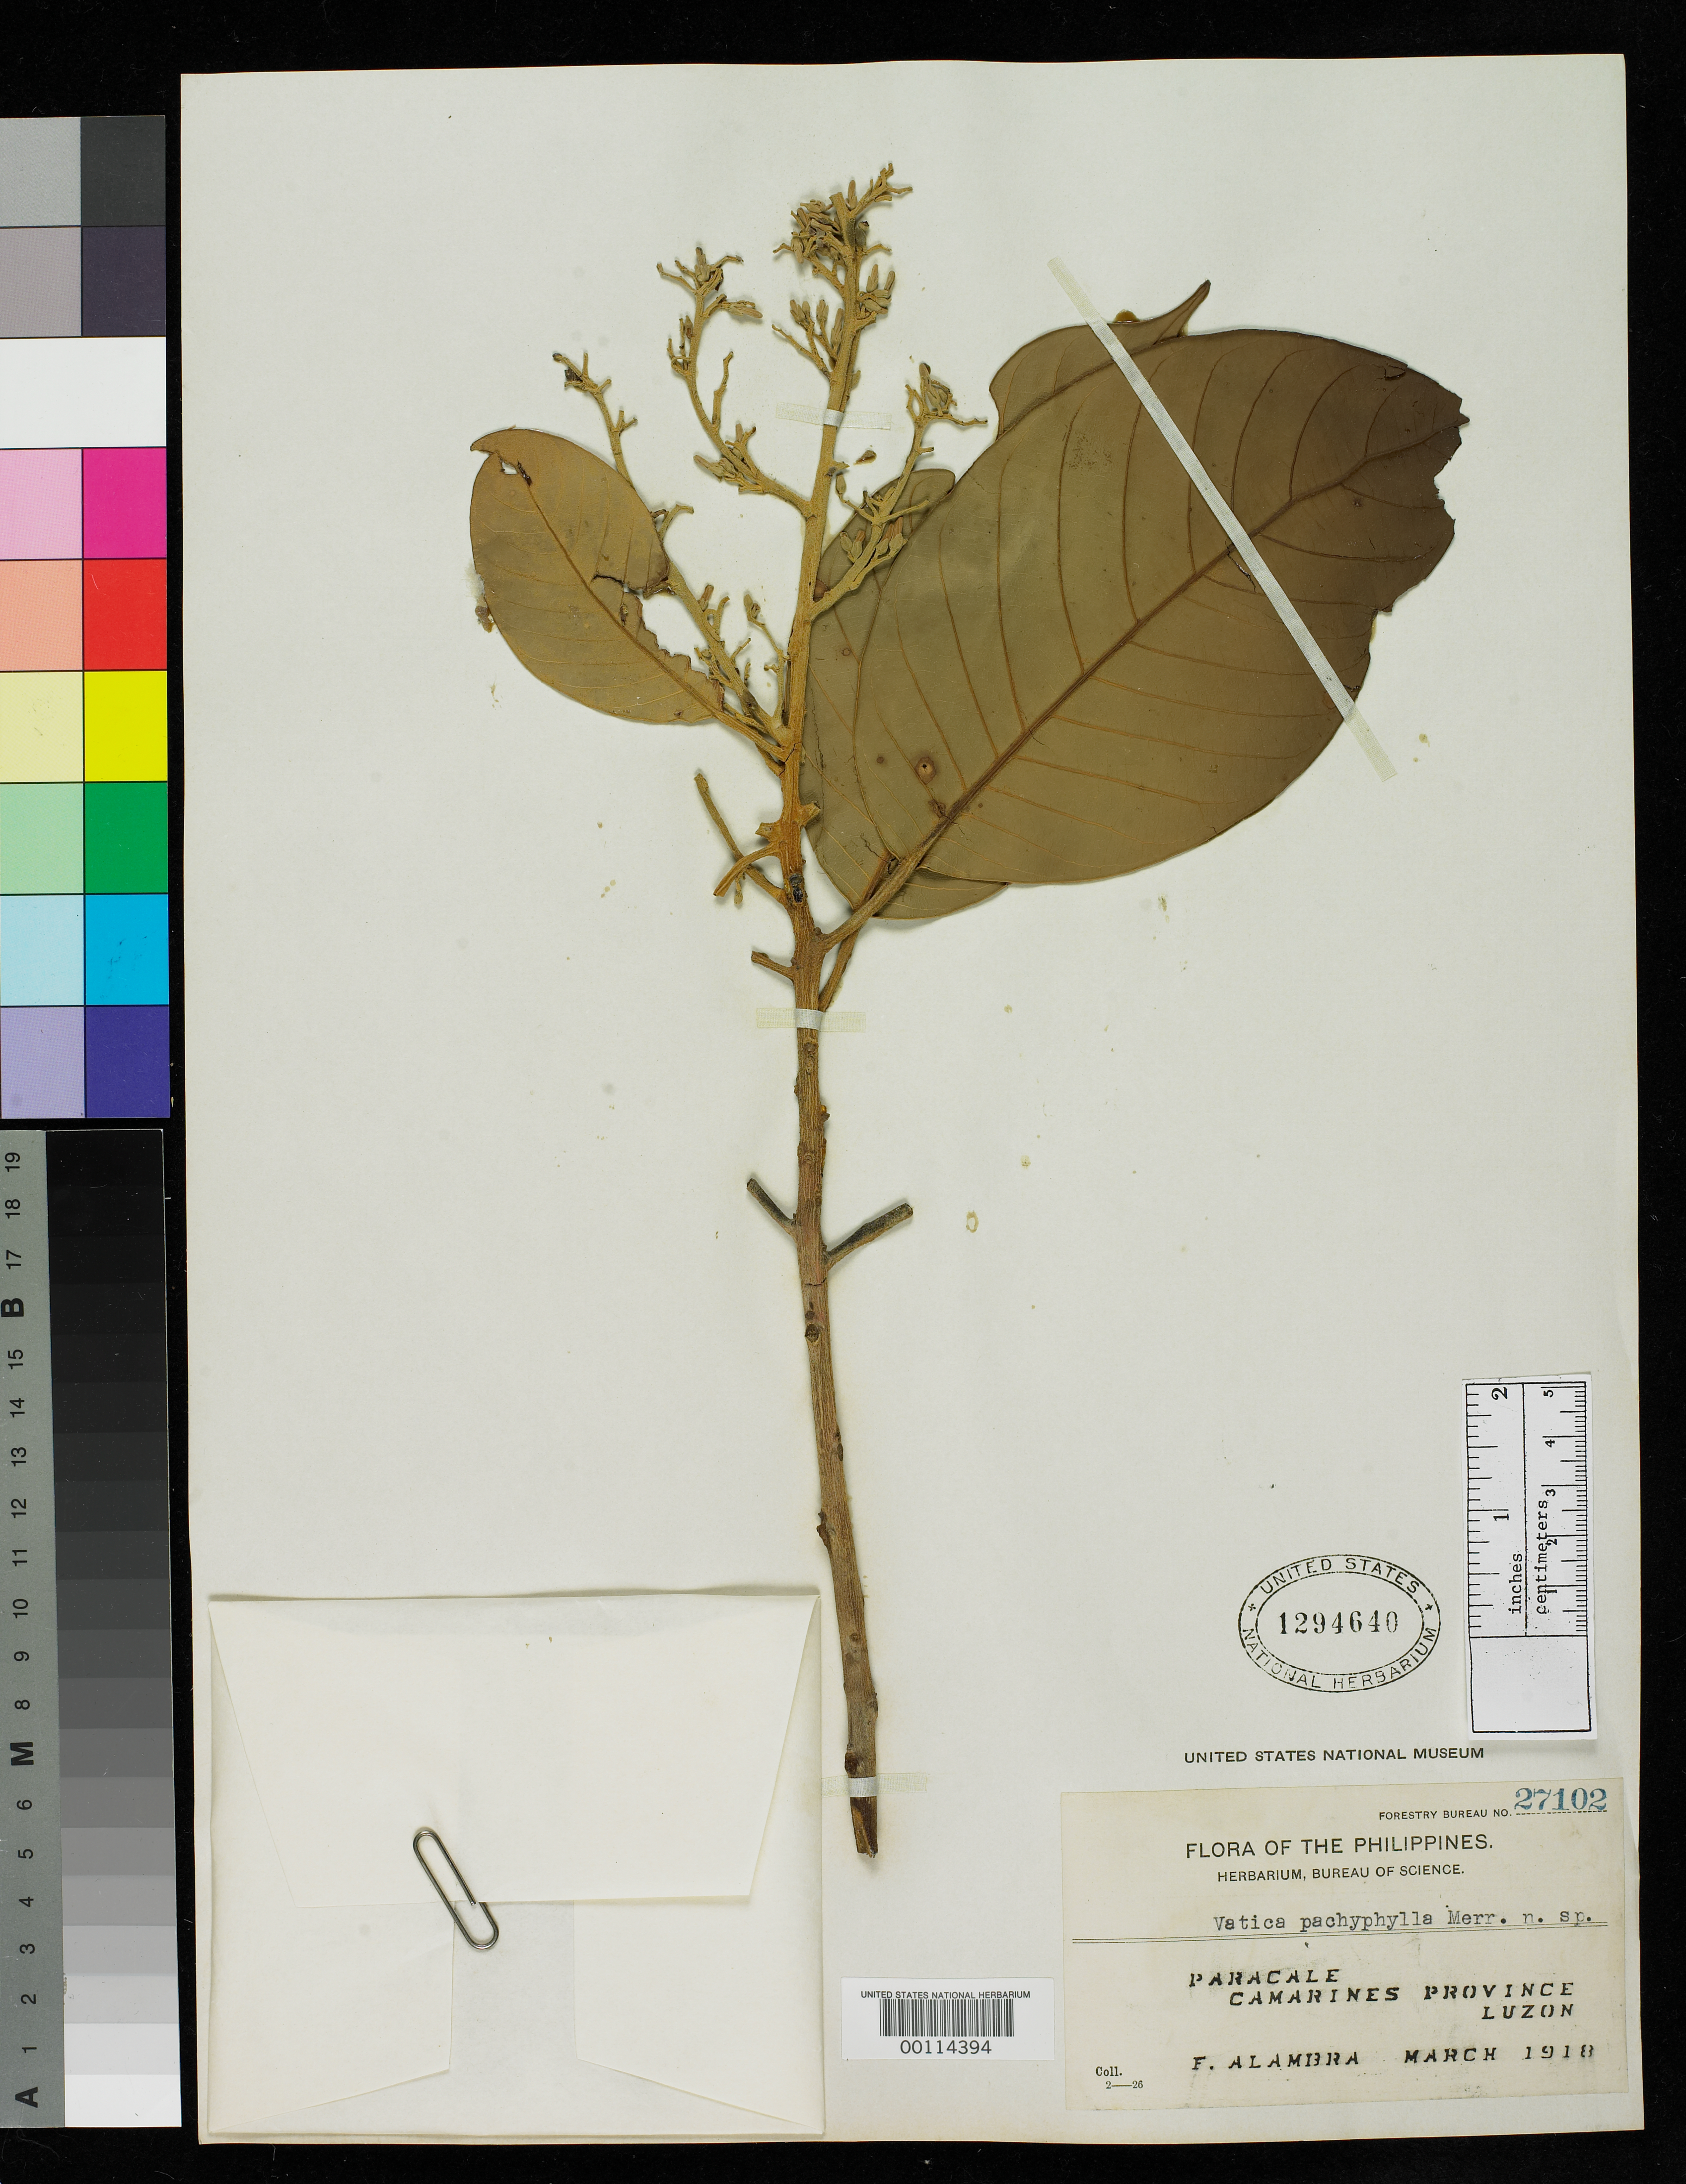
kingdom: Plantae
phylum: Tracheophyta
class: Magnoliopsida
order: Malvales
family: Dipterocarpaceae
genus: Vatica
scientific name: Vatica pachyphylla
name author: Merr.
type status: Isotype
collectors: F. Alambra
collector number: Bur. Sci. 27102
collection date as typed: Mar 1918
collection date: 1918-03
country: Philippines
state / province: Bicol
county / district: Camarines Norte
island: Luzon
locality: Paracale.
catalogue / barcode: US 1294640